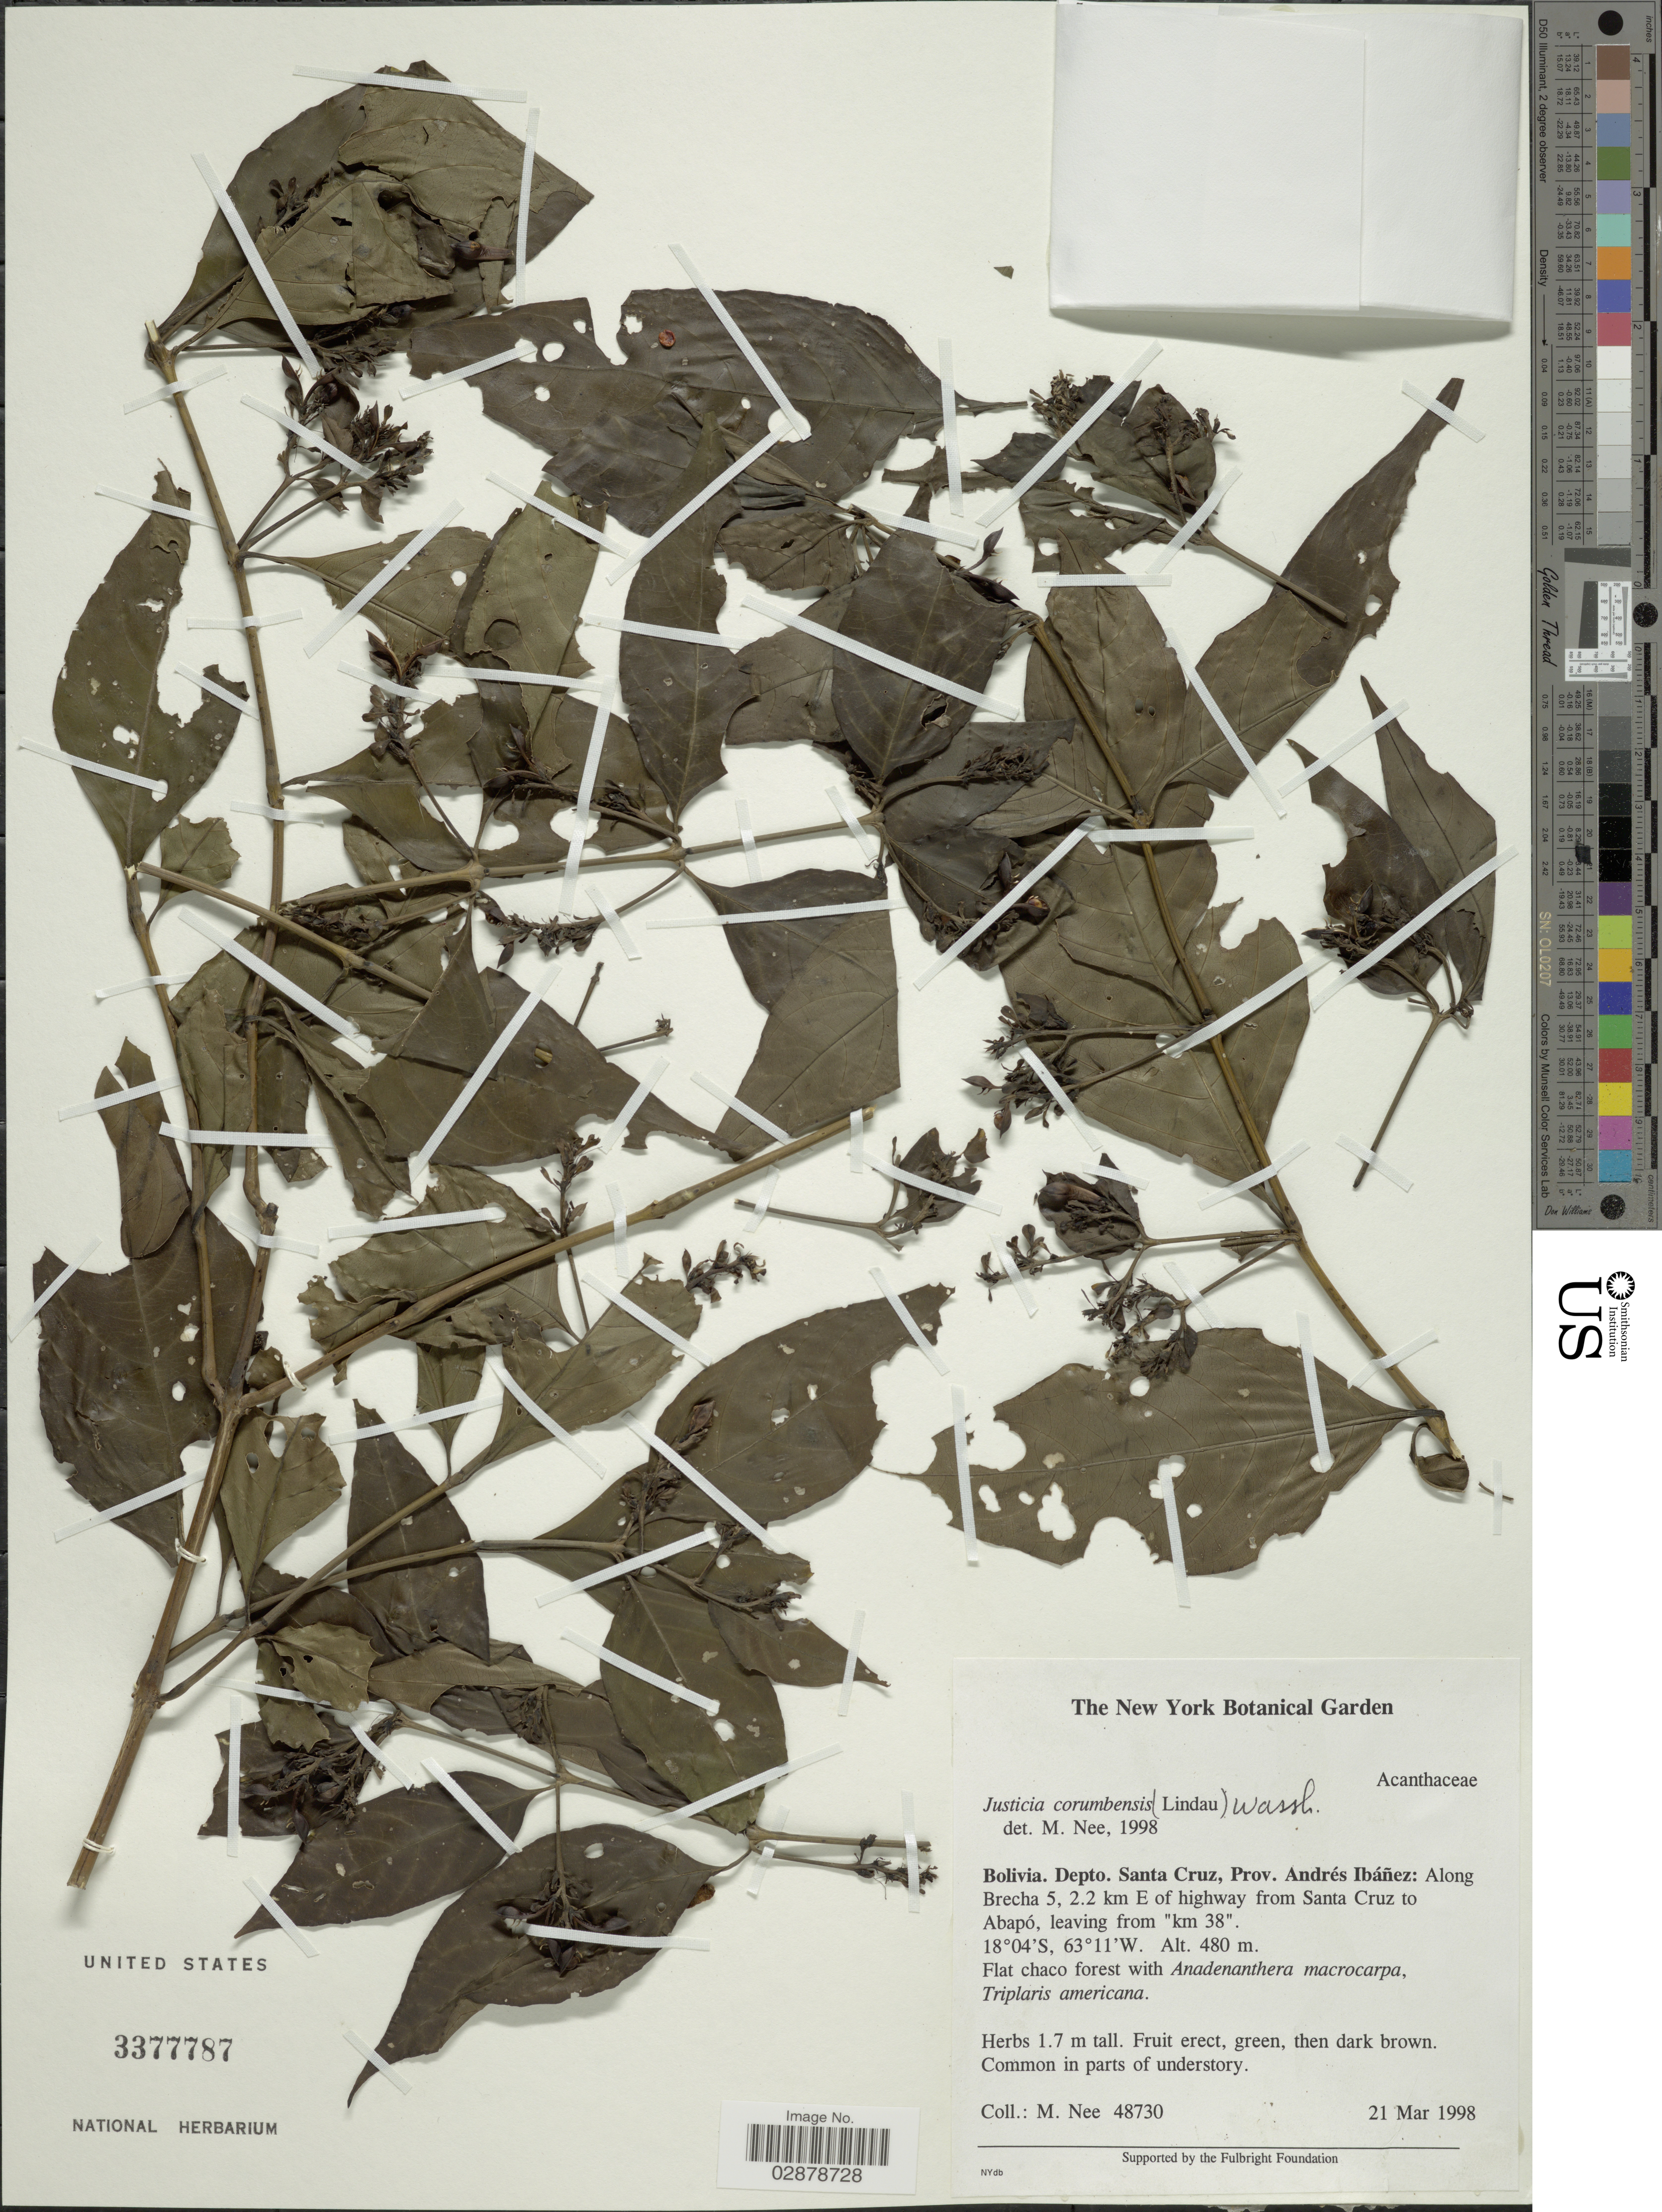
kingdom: Plantae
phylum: Tracheophyta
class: Magnoliopsida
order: Lamiales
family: Acanthaceae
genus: Justicia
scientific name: Justicia corumbensis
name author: (Lindau) Wassh. & C. Ezcurra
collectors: M. Nee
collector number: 48730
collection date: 1998-03-21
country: Bolivia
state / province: Santa Cruz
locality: Depto. Santa Cruz, Prov. Andrés Ibáñez: Along Brecha 5, 2.2 km E of highway from Santa Cruz to Abapó, leaving from "km 38".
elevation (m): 480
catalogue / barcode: US 3377787